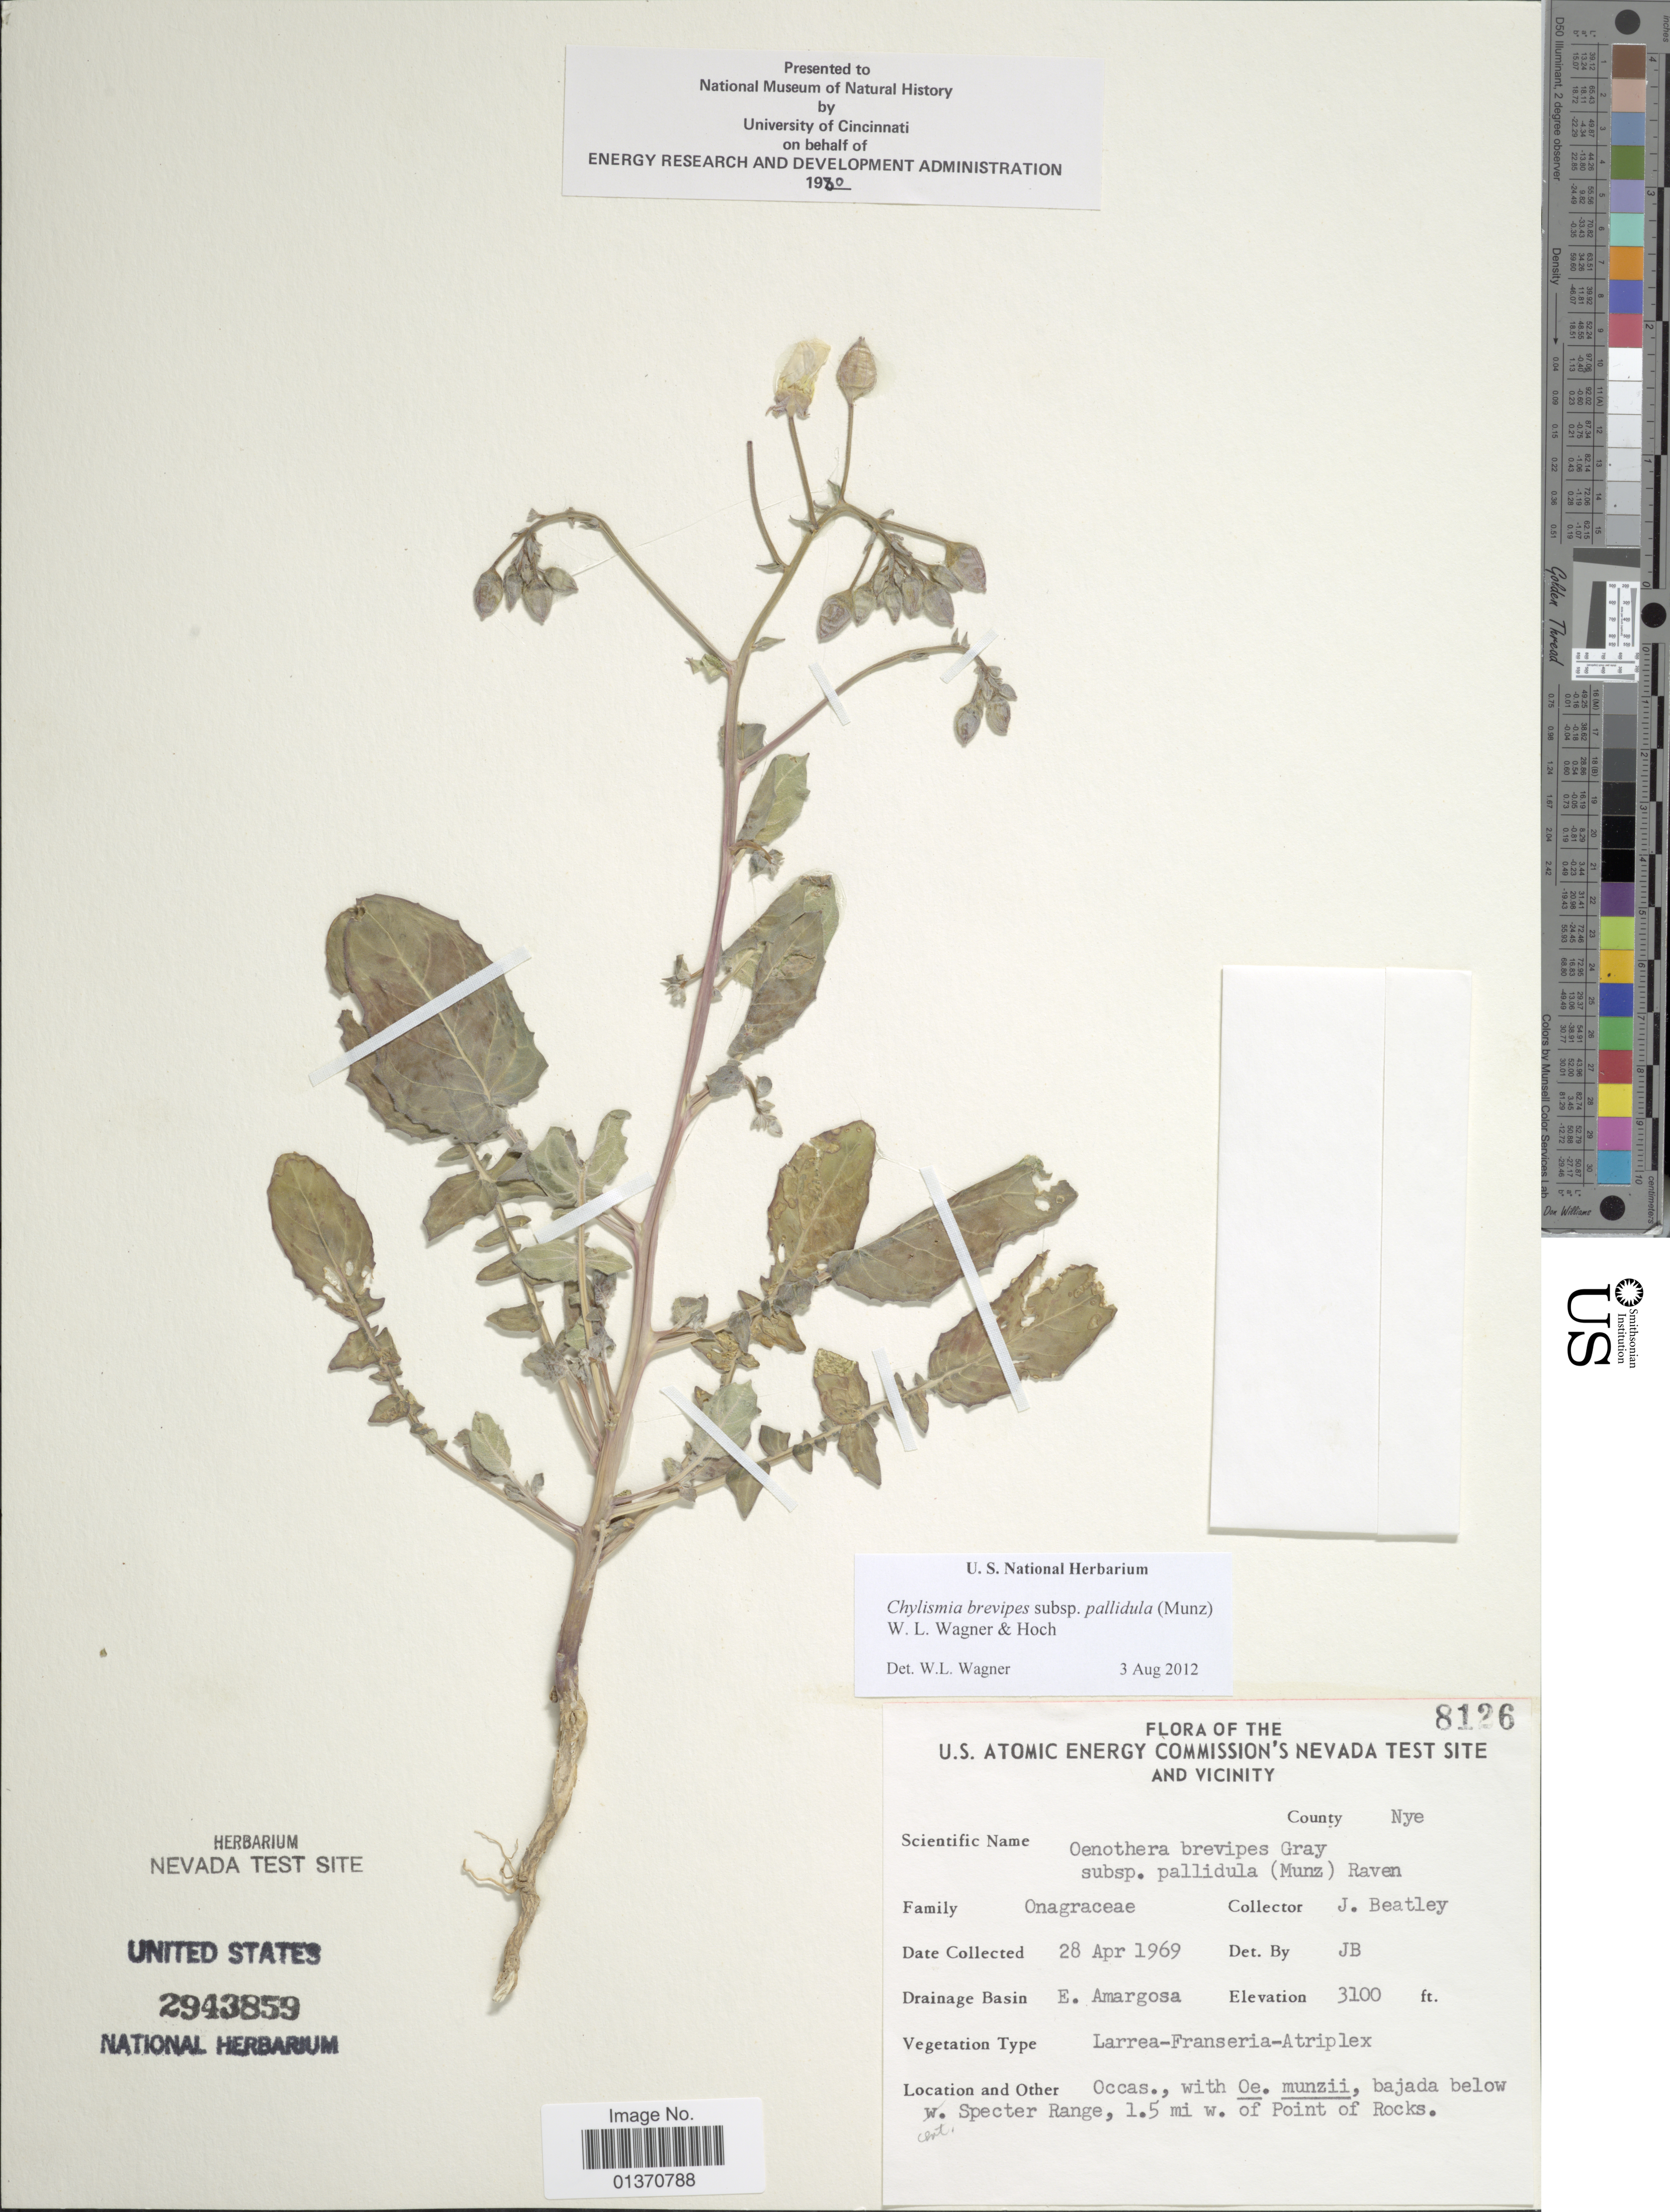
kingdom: Plantae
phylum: Tracheophyta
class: Magnoliopsida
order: Myrtales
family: Onagraceae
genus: Chylismia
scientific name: Chylismia brevipes subsp. pallidula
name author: (Munz) W.L. Wagner & Hoch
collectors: J. C. Beatley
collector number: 8126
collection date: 1969-04-28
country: United States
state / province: Nevada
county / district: Nye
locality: Bajada below cent. Specter Range, 1.5 mi. w. of Point of Rocks. Nye County, U.S. Atomic Energy Commission's Nevada Test Site and Vicinity.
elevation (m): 945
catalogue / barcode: US 2943859